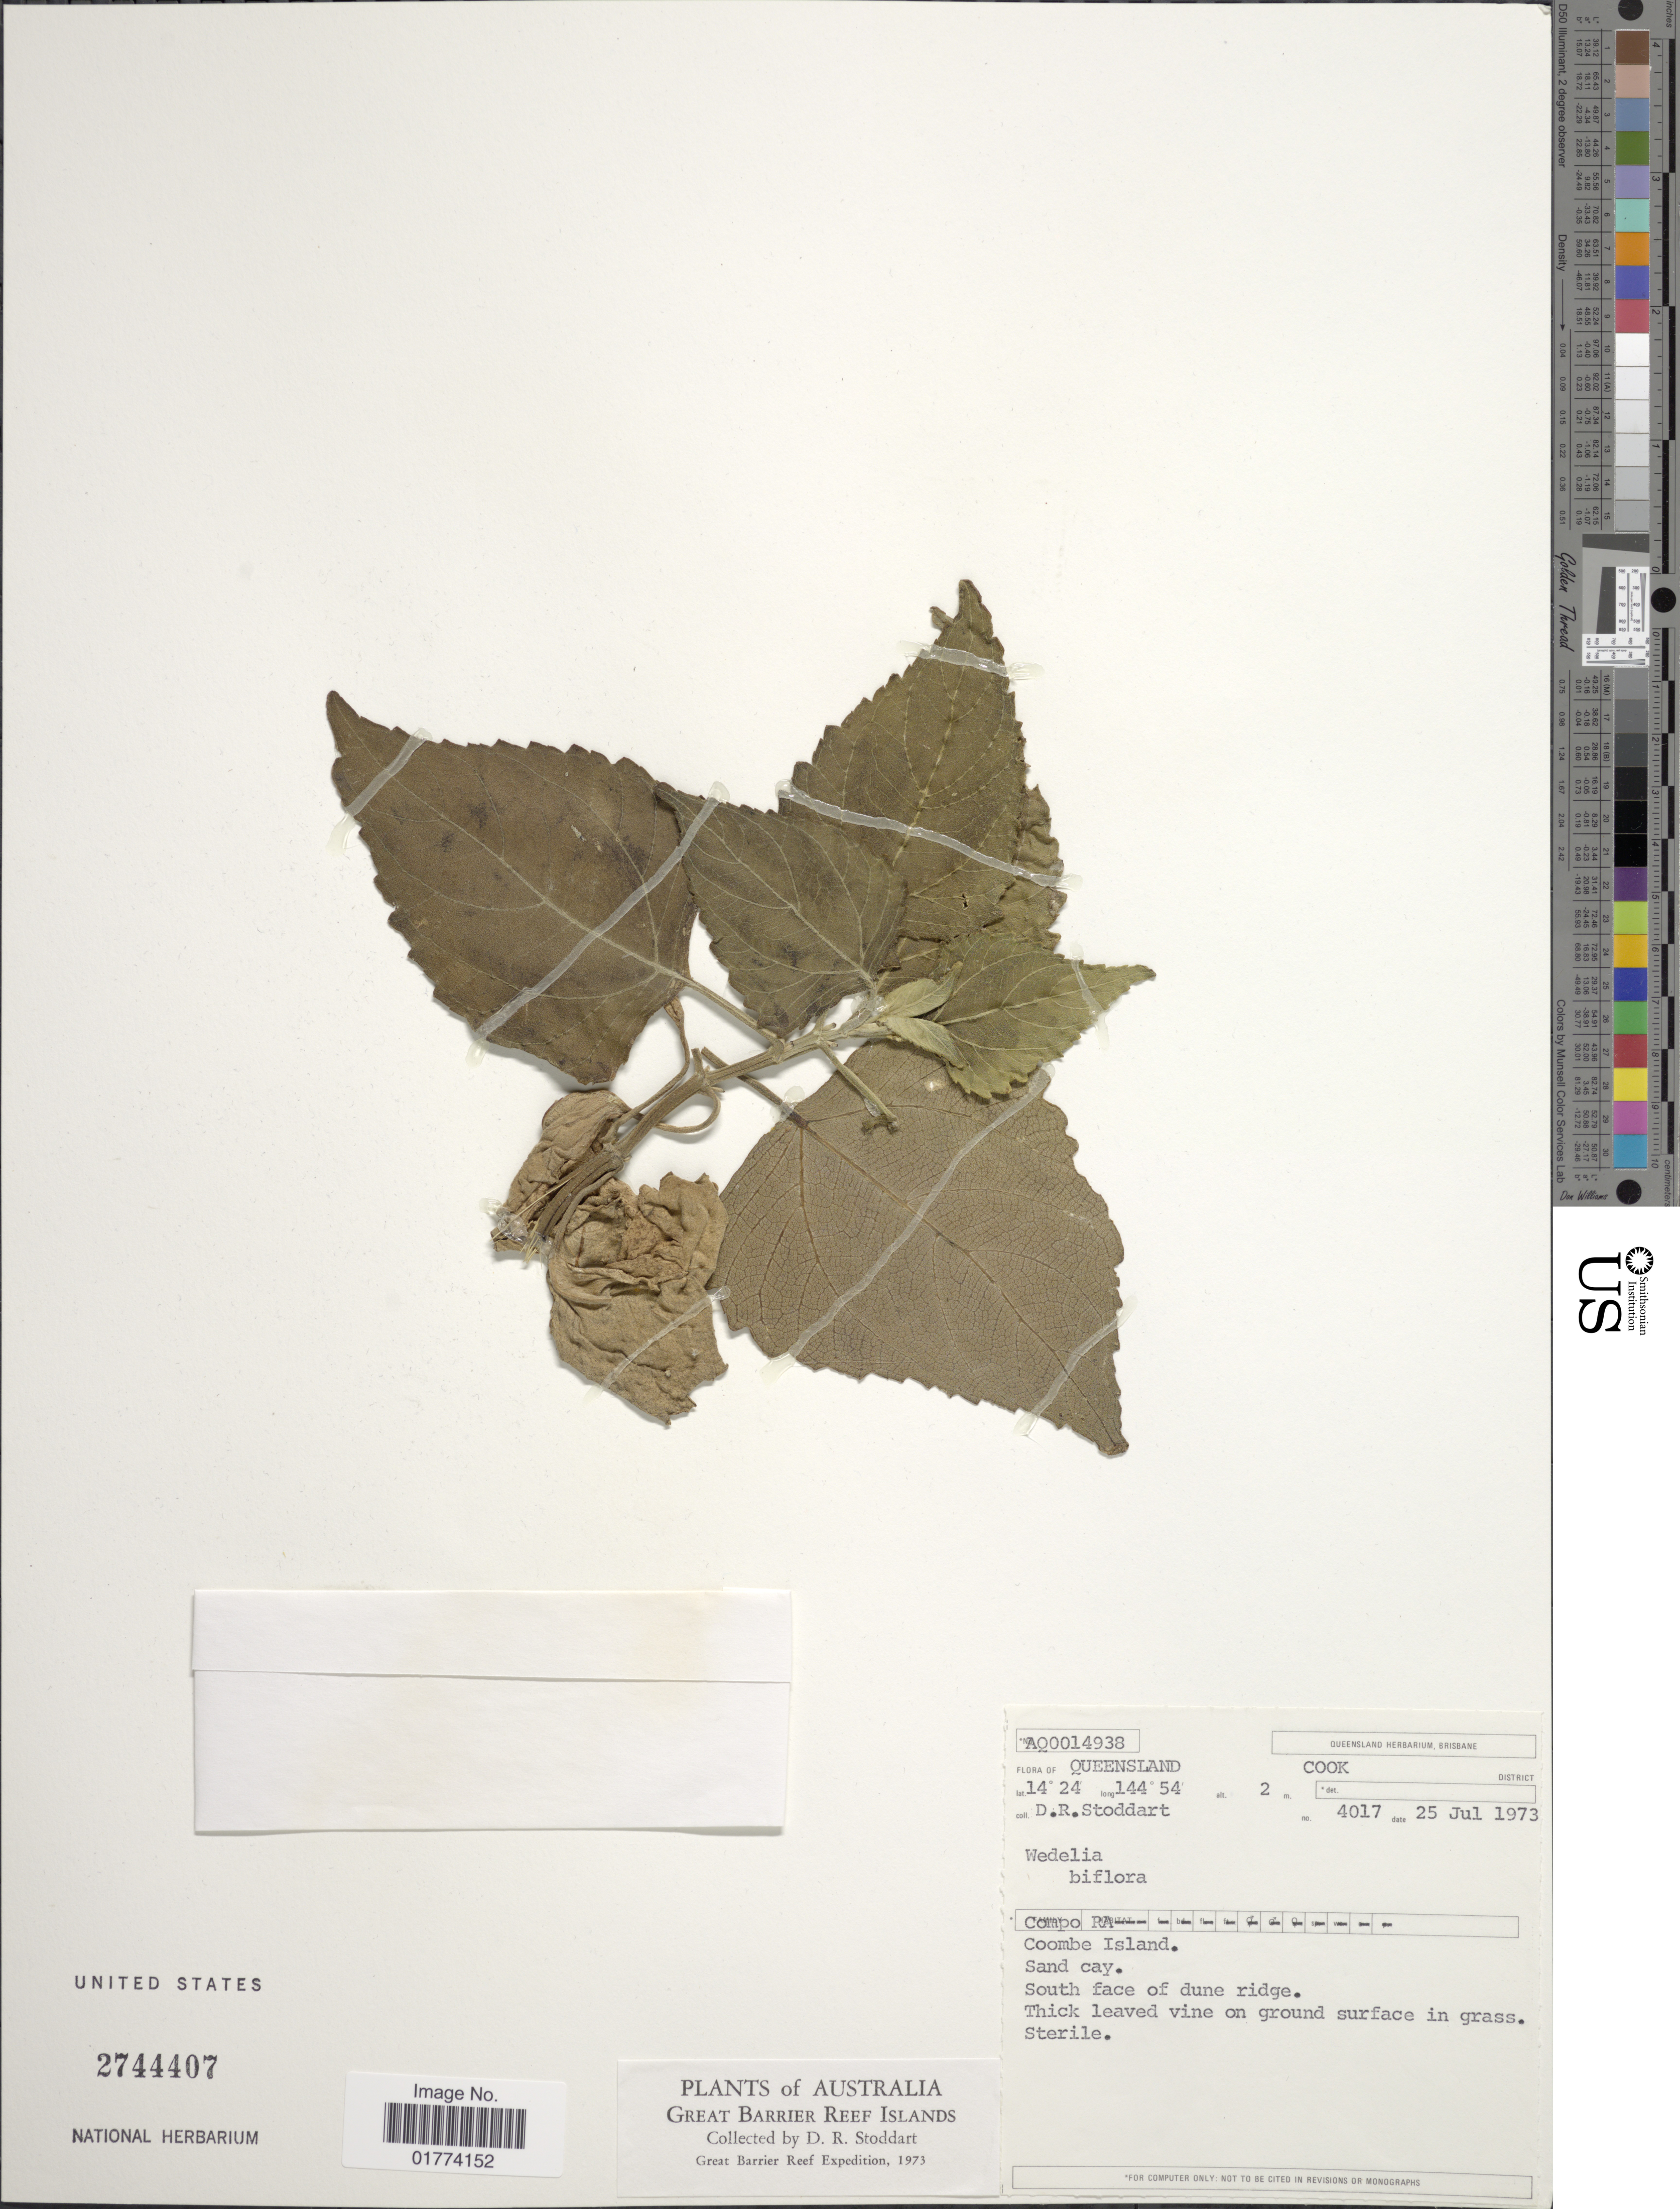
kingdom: Plantae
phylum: Tracheophyta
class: Magnoliopsida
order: Asterales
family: Asteraceae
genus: Wollastonia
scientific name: Wollastonia biflora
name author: (L.) DC.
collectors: D. R. Stoddart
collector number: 4017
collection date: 1973-07-25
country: Australia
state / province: Queensland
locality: Cook District, Coombee Island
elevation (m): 2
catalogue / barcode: US 2744407